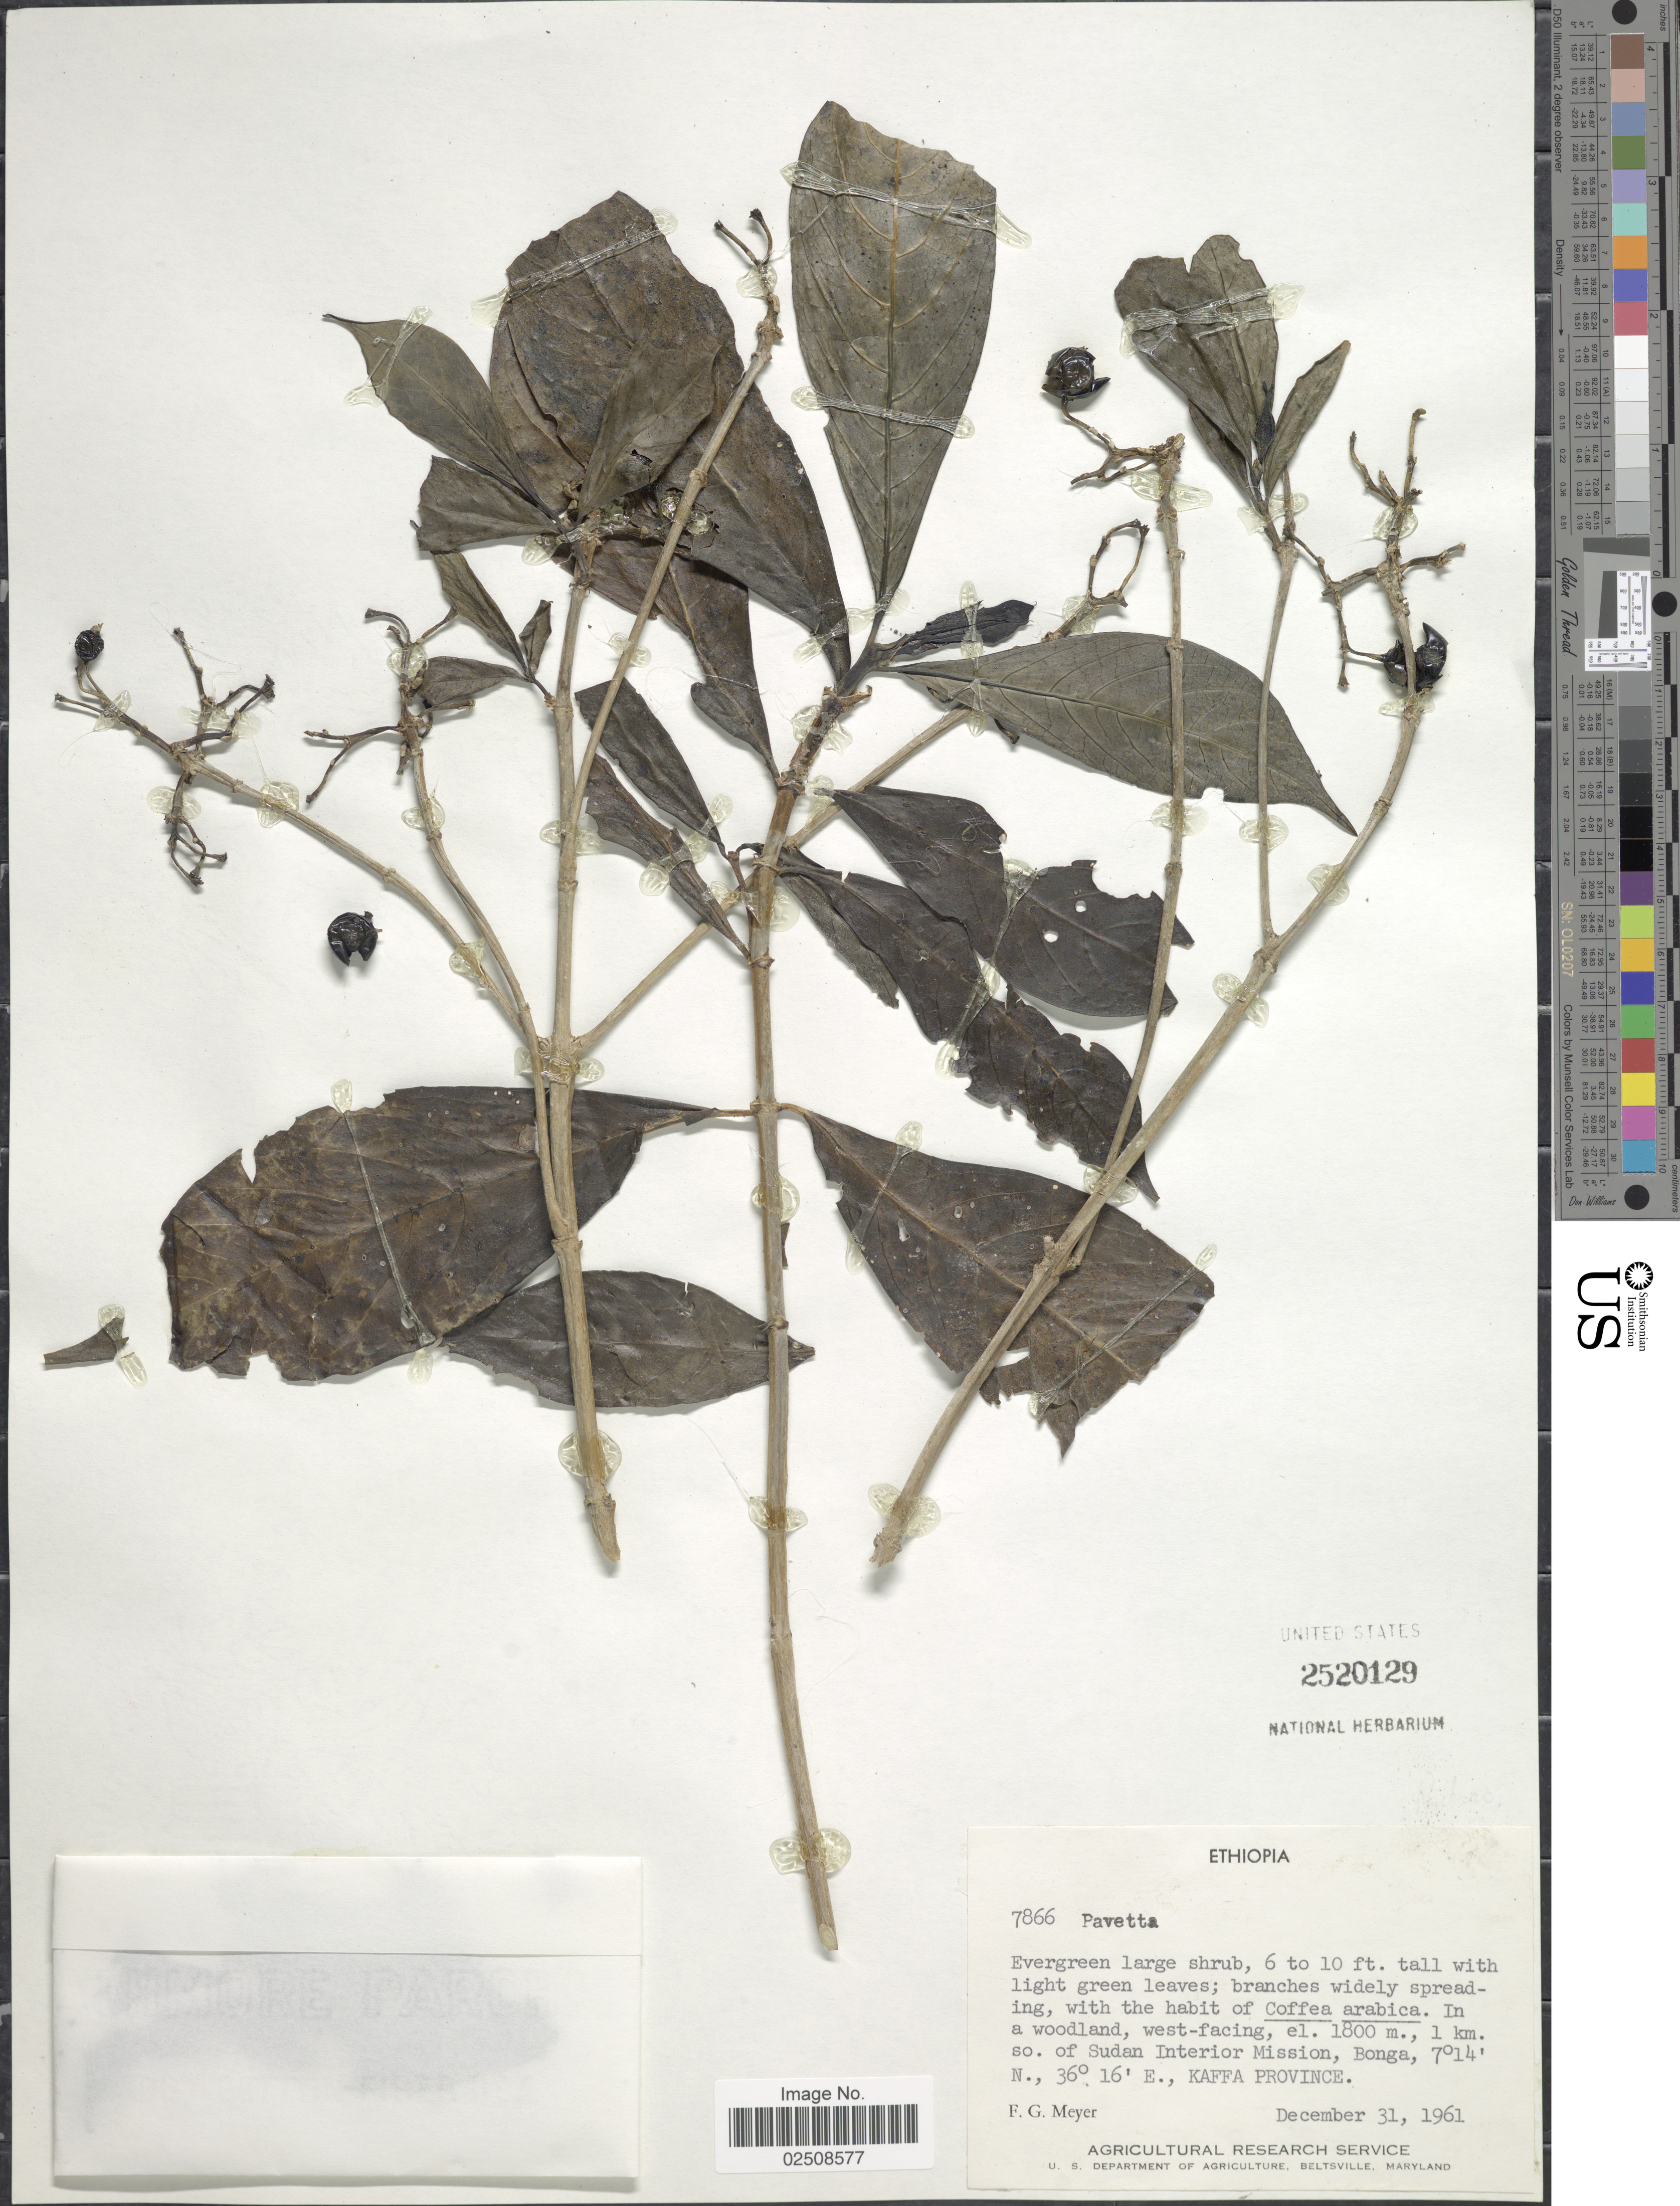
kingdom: Plantae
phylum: Tracheophyta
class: Magnoliopsida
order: Gentianales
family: Rubiaceae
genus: Pavetta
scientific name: Pavetta sp.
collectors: F. G. Meyer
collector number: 7866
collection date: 1961-12-31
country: Ethiopia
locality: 1 km. so. of Sudan Interior Mission, Bonga. Kaffa Province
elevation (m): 1800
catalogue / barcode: US 2520129